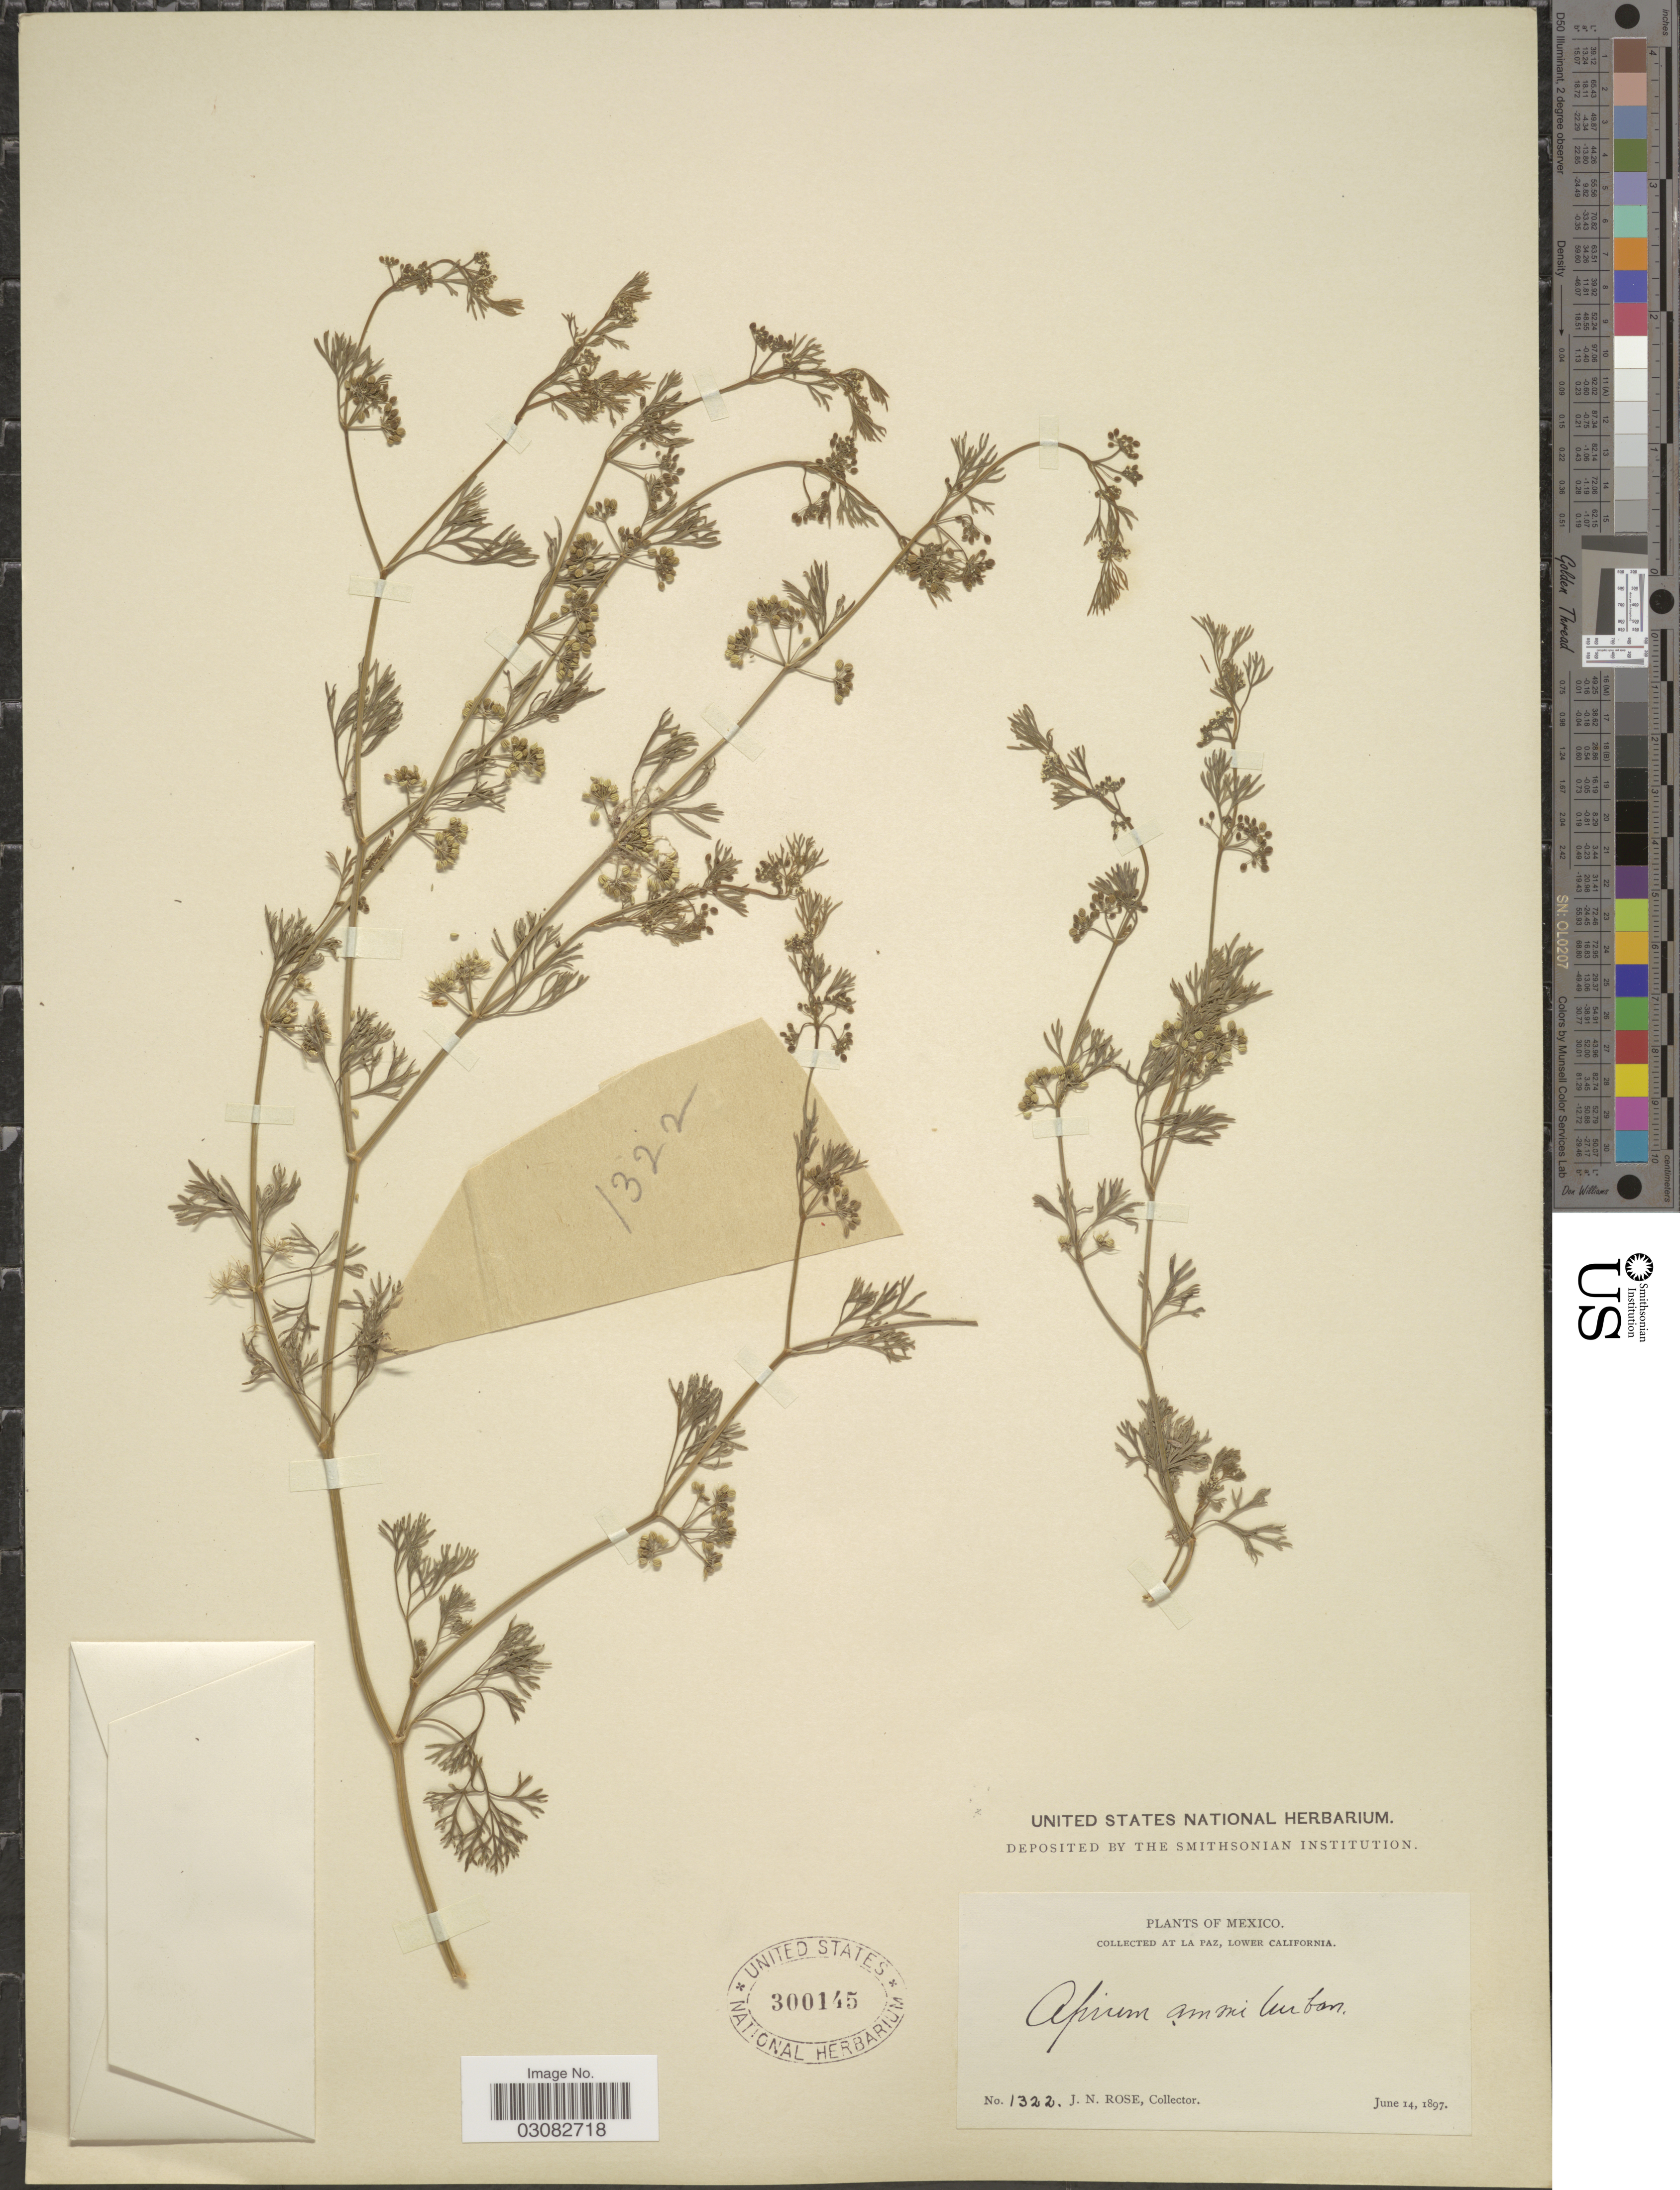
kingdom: Plantae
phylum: Tracheophyta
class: Magnoliopsida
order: Apiales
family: Apiaceae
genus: Apium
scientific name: Apium ammi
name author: (Jacq.) Urb.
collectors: J. N. Rose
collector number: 1322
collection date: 1897-06-14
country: Mexico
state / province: Baja California Sur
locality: La Paz, Lower California.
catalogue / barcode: US 300145